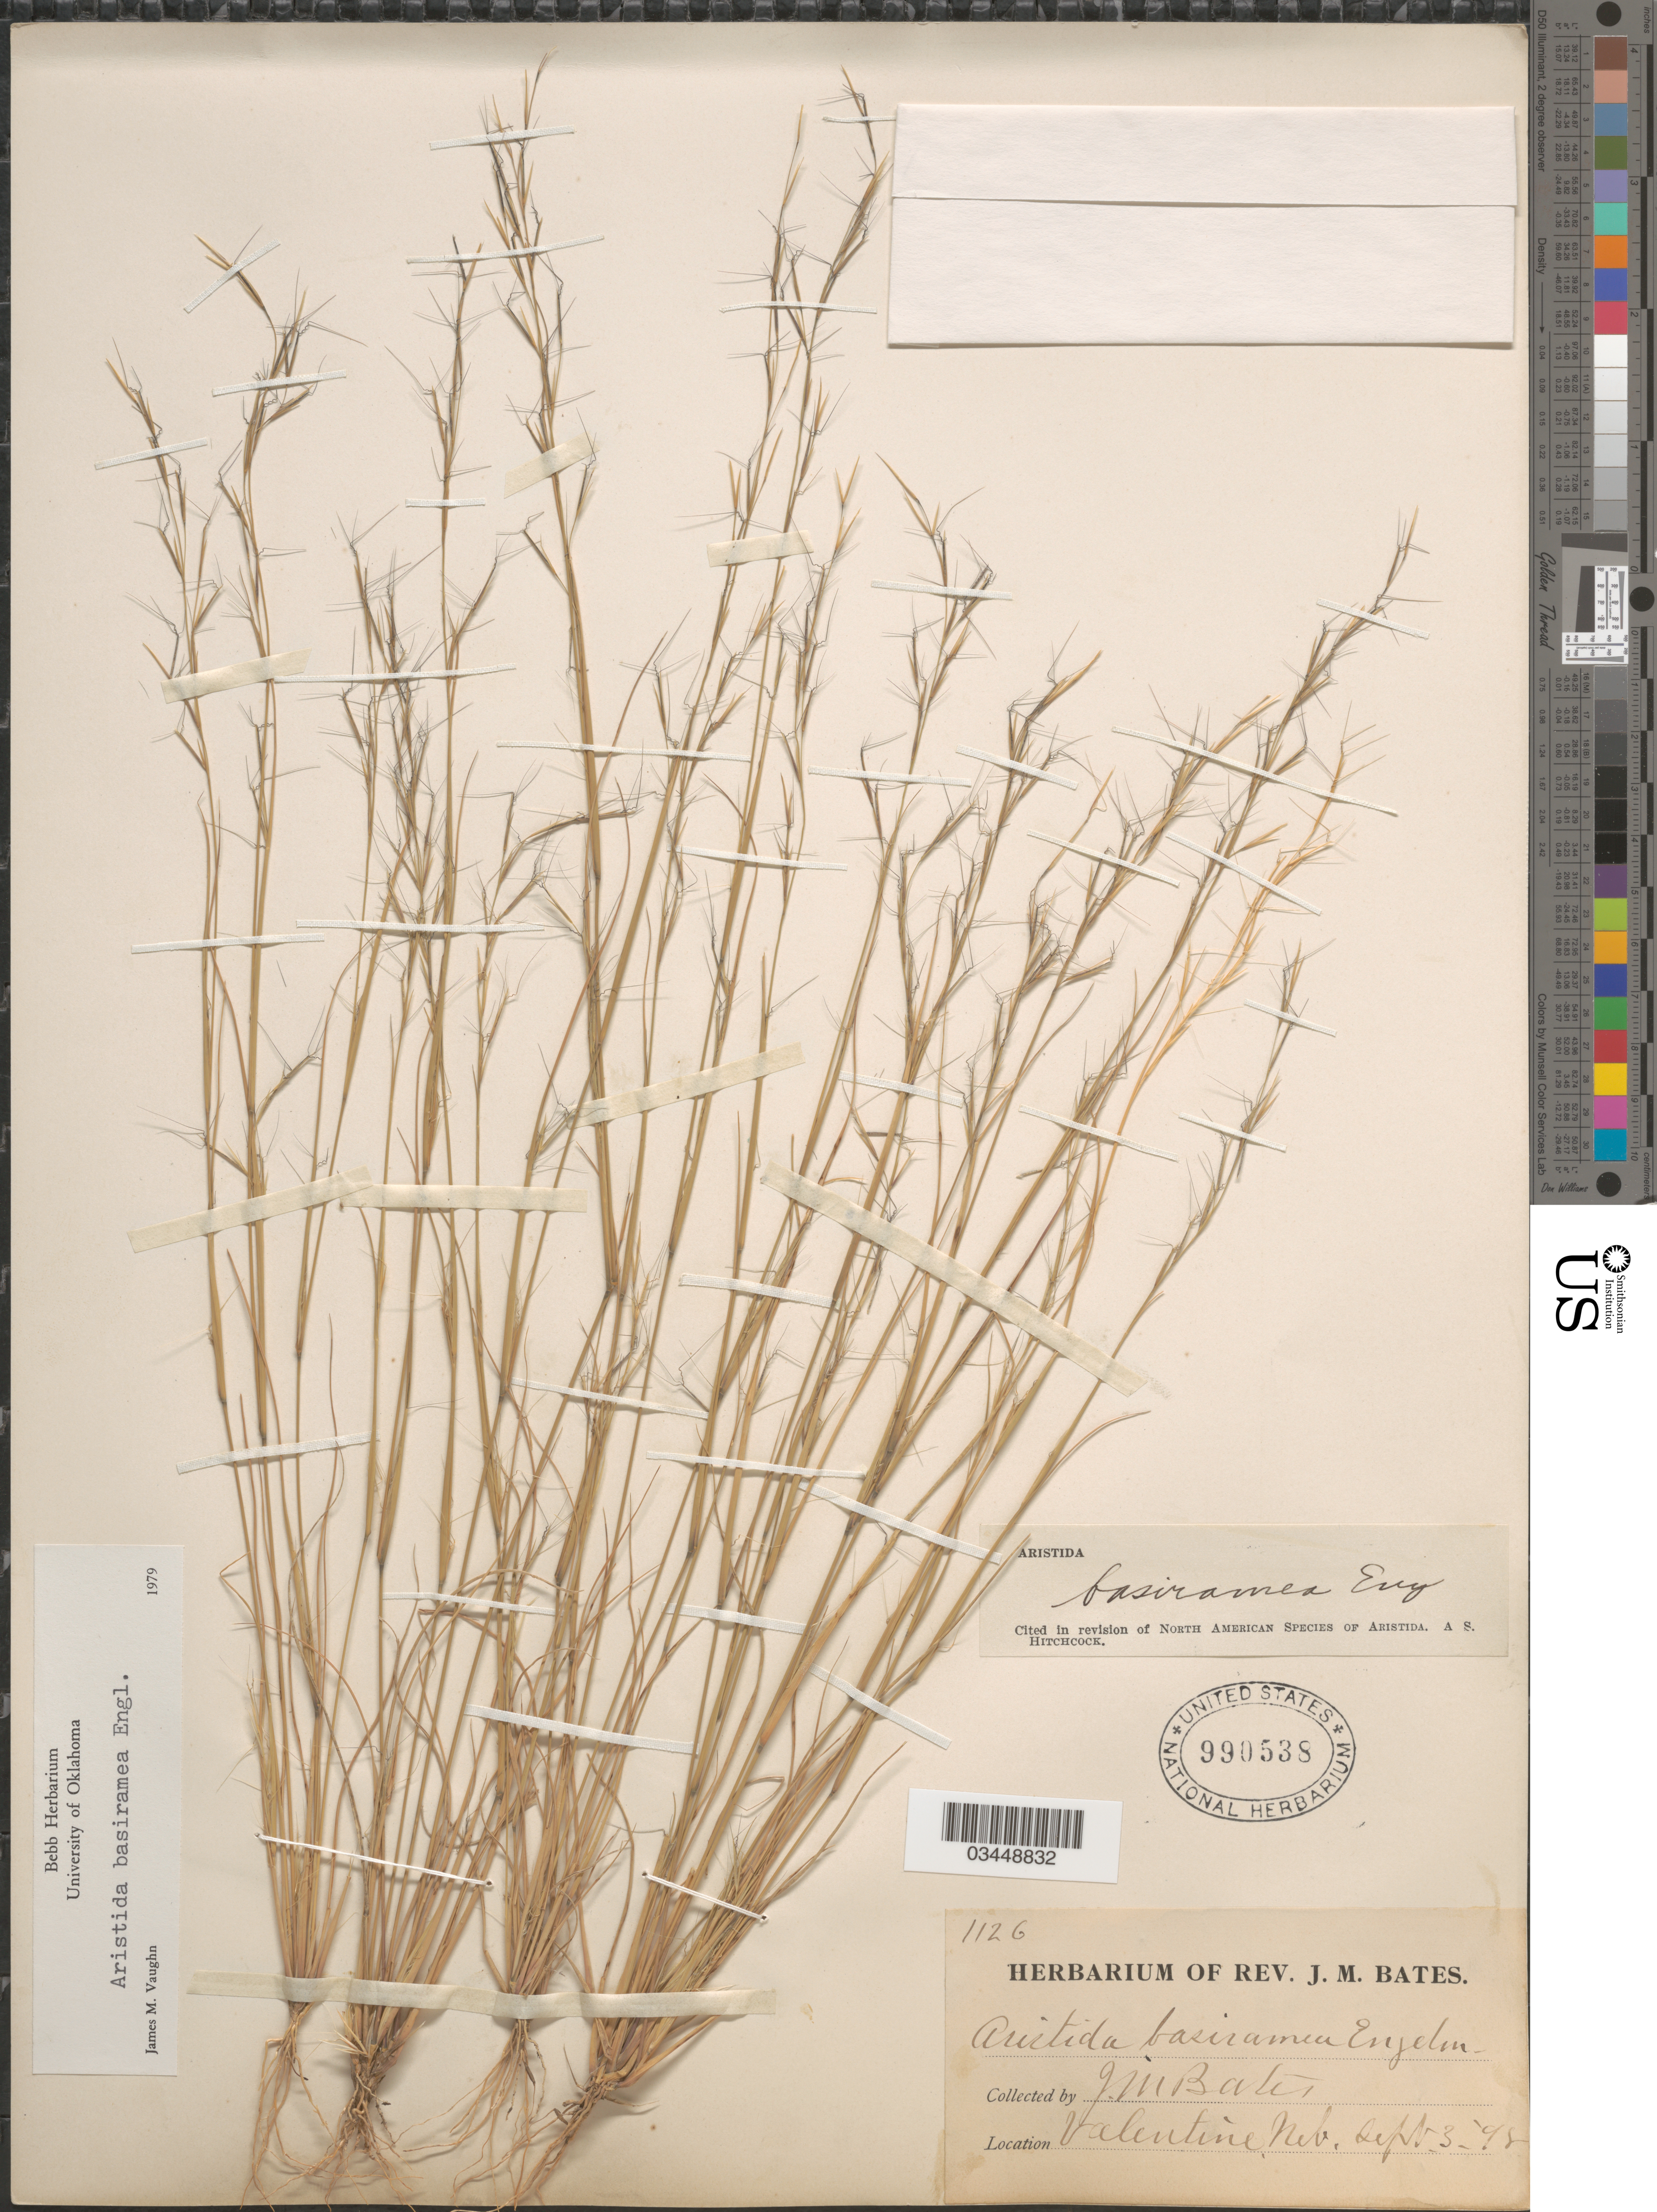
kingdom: Plantae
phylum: Tracheophyta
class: Liliopsida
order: Poales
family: Poaceae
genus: Aristida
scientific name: Aristida basiramea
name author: Engelm. ex Vasey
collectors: J. Bates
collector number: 1126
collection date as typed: Transcribed d/m/y: 3/9/98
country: United States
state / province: Nebraska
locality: Valentine.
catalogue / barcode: US 990538